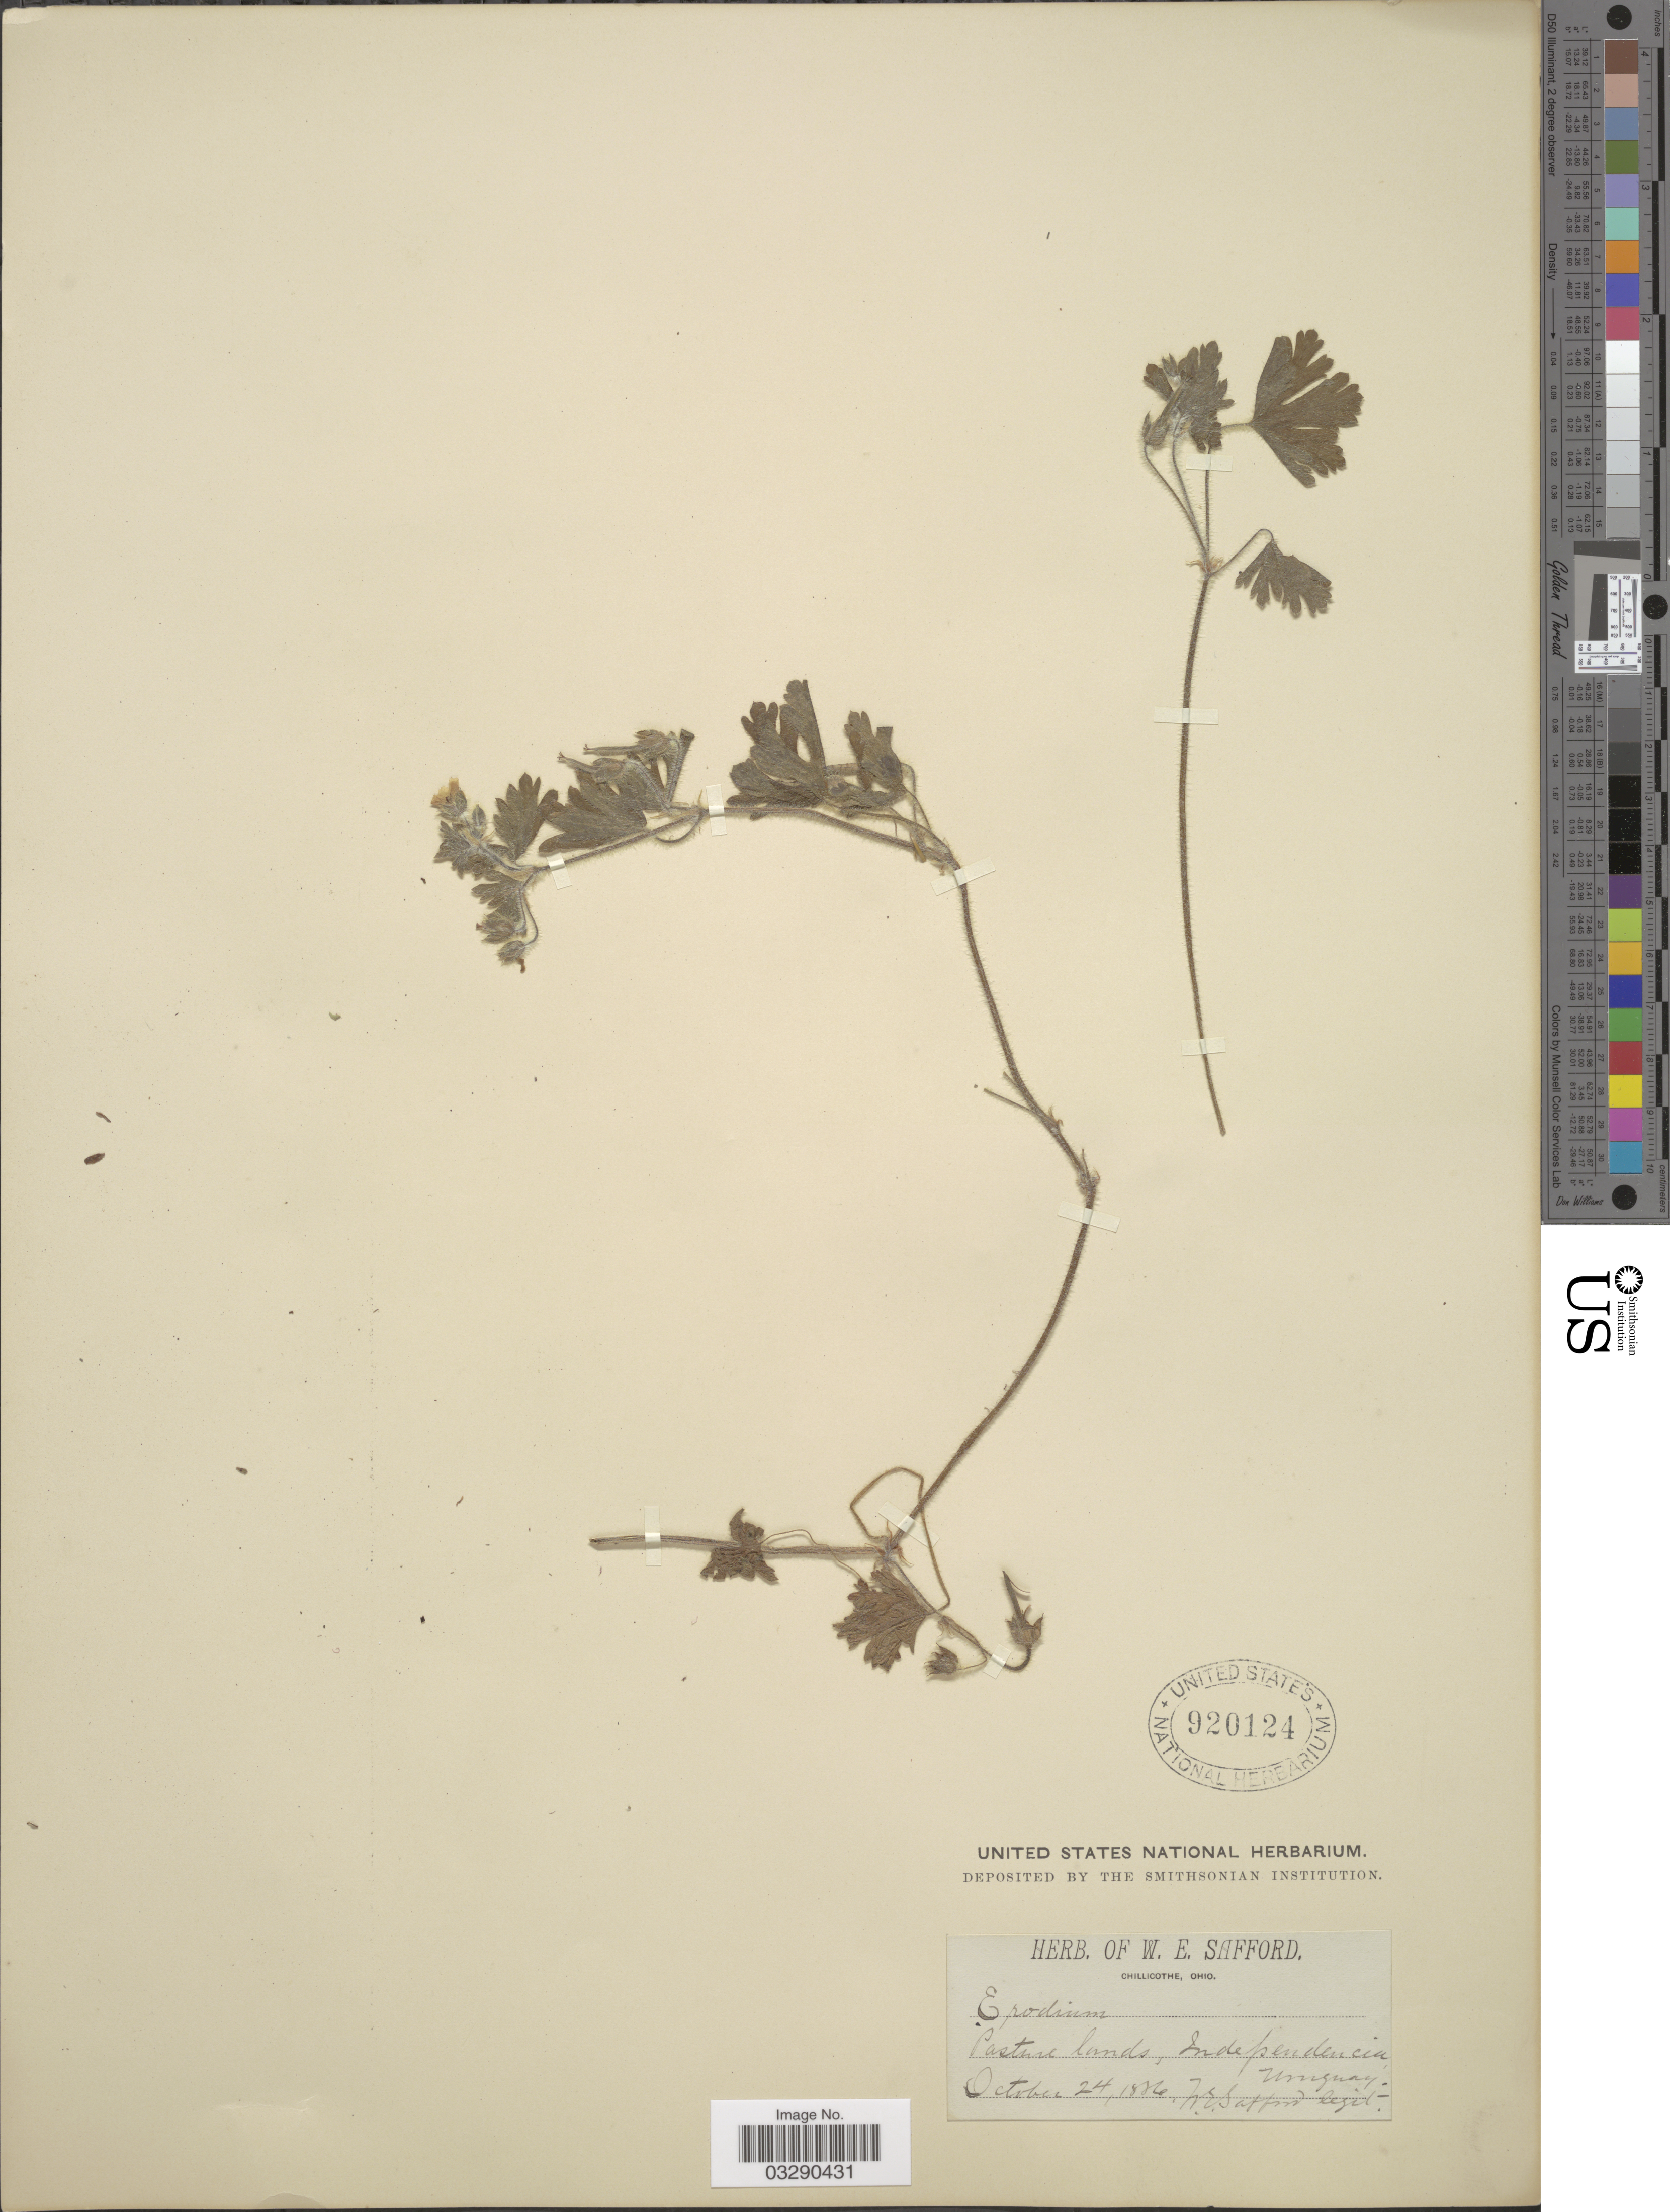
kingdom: Plantae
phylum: Tracheophyta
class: Magnoliopsida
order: Geraniales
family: Geraniaceae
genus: Geranium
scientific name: Geranium sp.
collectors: W. E. Safford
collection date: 1886-10-24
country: Uruguay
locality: Independencia.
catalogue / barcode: US 920124